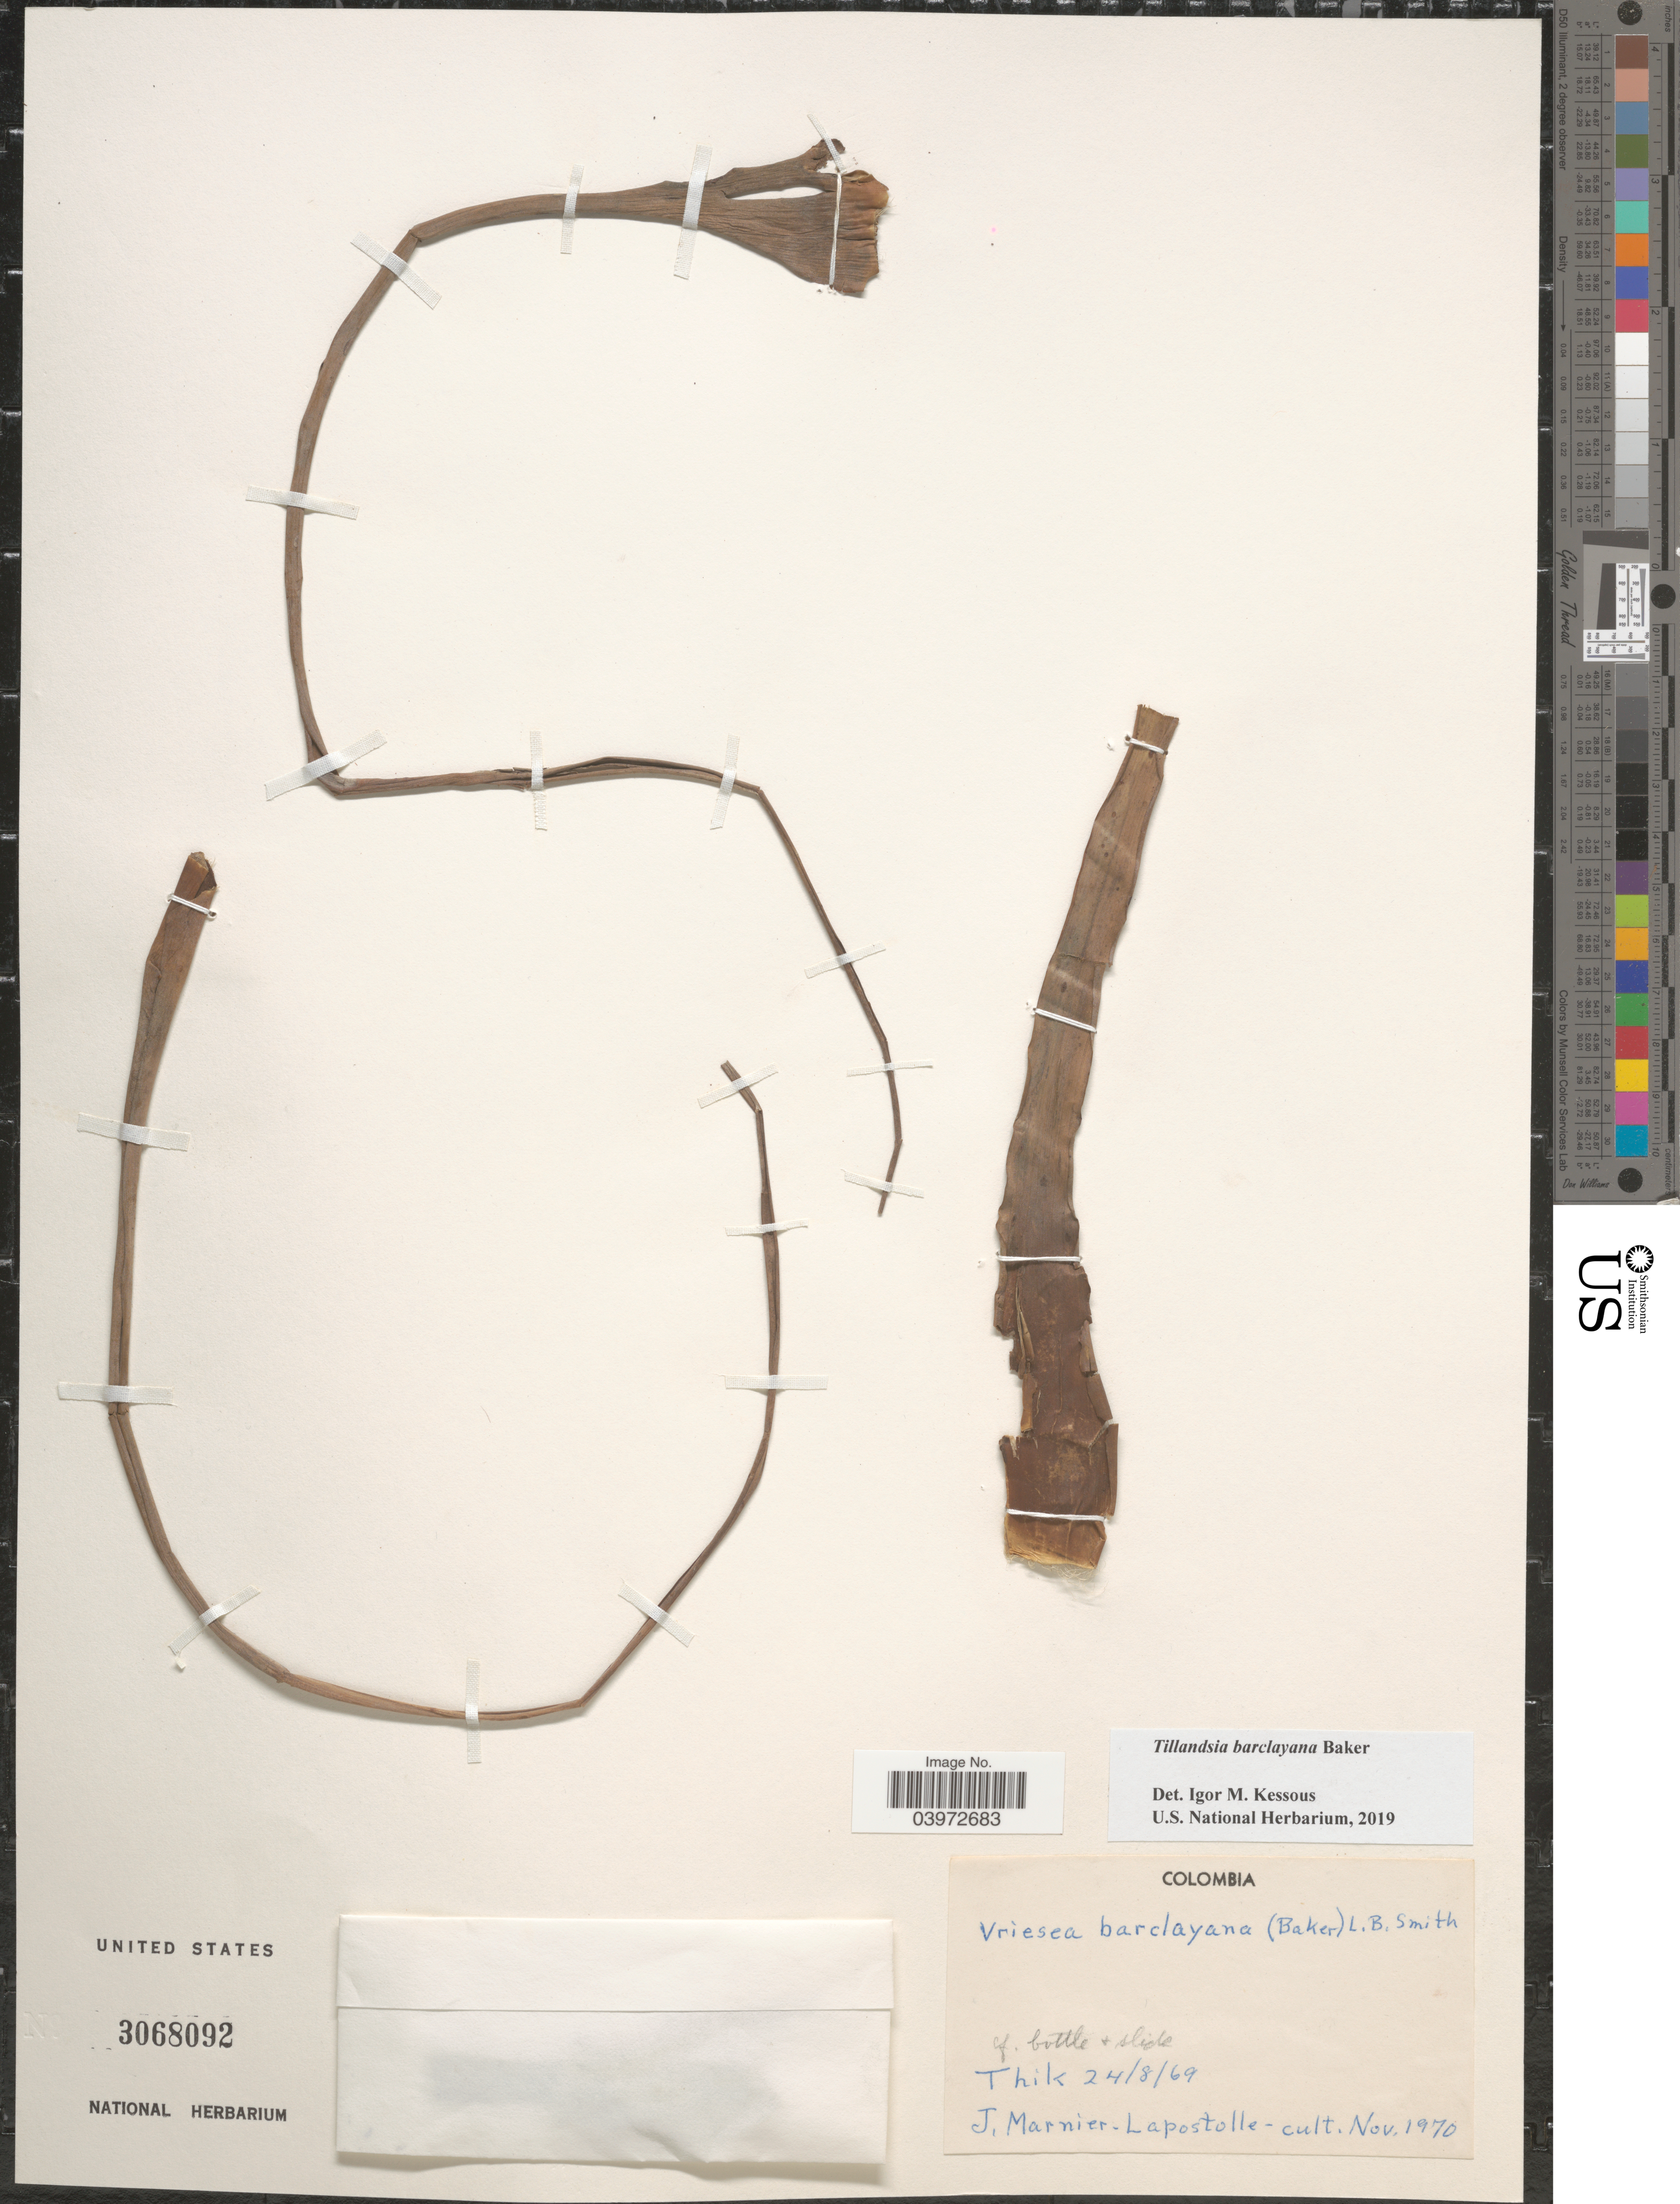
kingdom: Plantae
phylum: Tracheophyta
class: Liliopsida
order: Poales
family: Bromeliaceae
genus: Tillandsia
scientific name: Tillandsia barclayana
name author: Baker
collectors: J. Marnier-Lapostolle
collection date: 1970-11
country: Colombia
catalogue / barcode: US 3068092